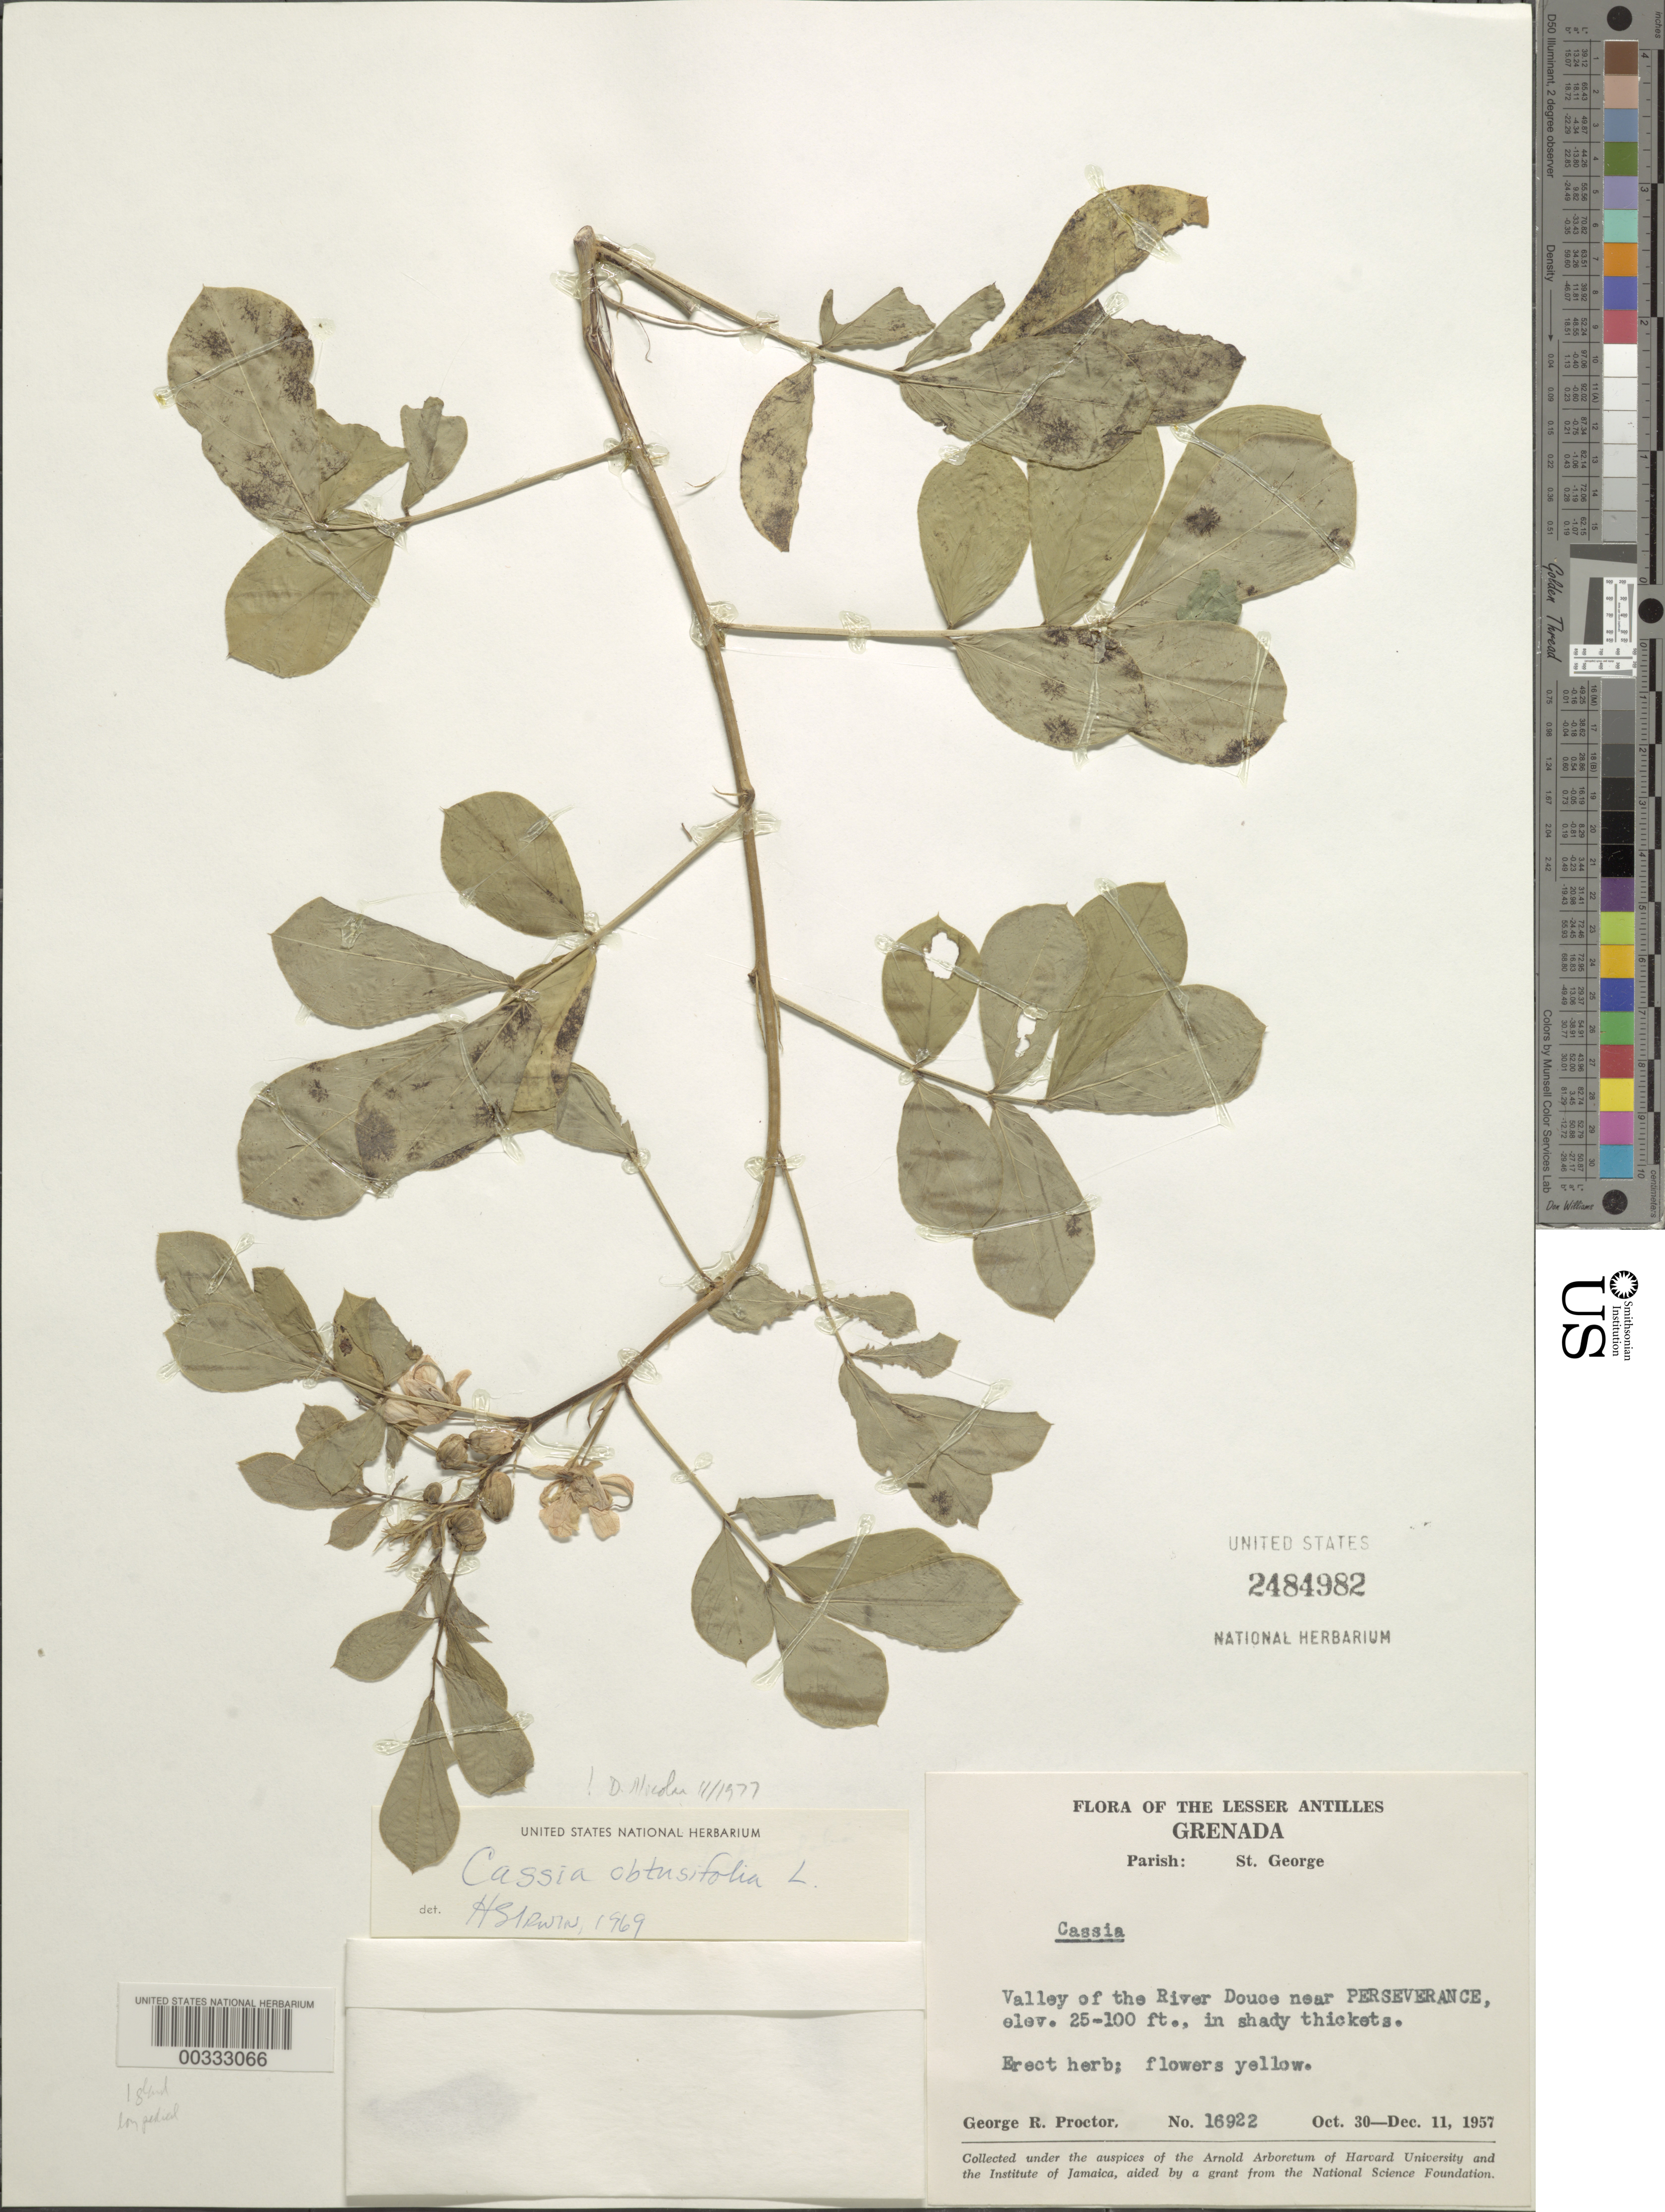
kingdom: Plantae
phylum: Tracheophyta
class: Magnoliopsida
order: Fabales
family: Fabaceae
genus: Senna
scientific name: Senna obtusifolia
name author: (L.) H.S. Irwin & Barneby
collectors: G. R. Proctor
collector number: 16922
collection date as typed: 30 Oct 1957 to 11 Dec 1957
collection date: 1957-10-30/1957-12-11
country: Grenada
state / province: Saint George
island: Grenada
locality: Valley of the River Douce near Perseverance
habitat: In shady thickets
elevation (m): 8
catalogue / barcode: US 2484982